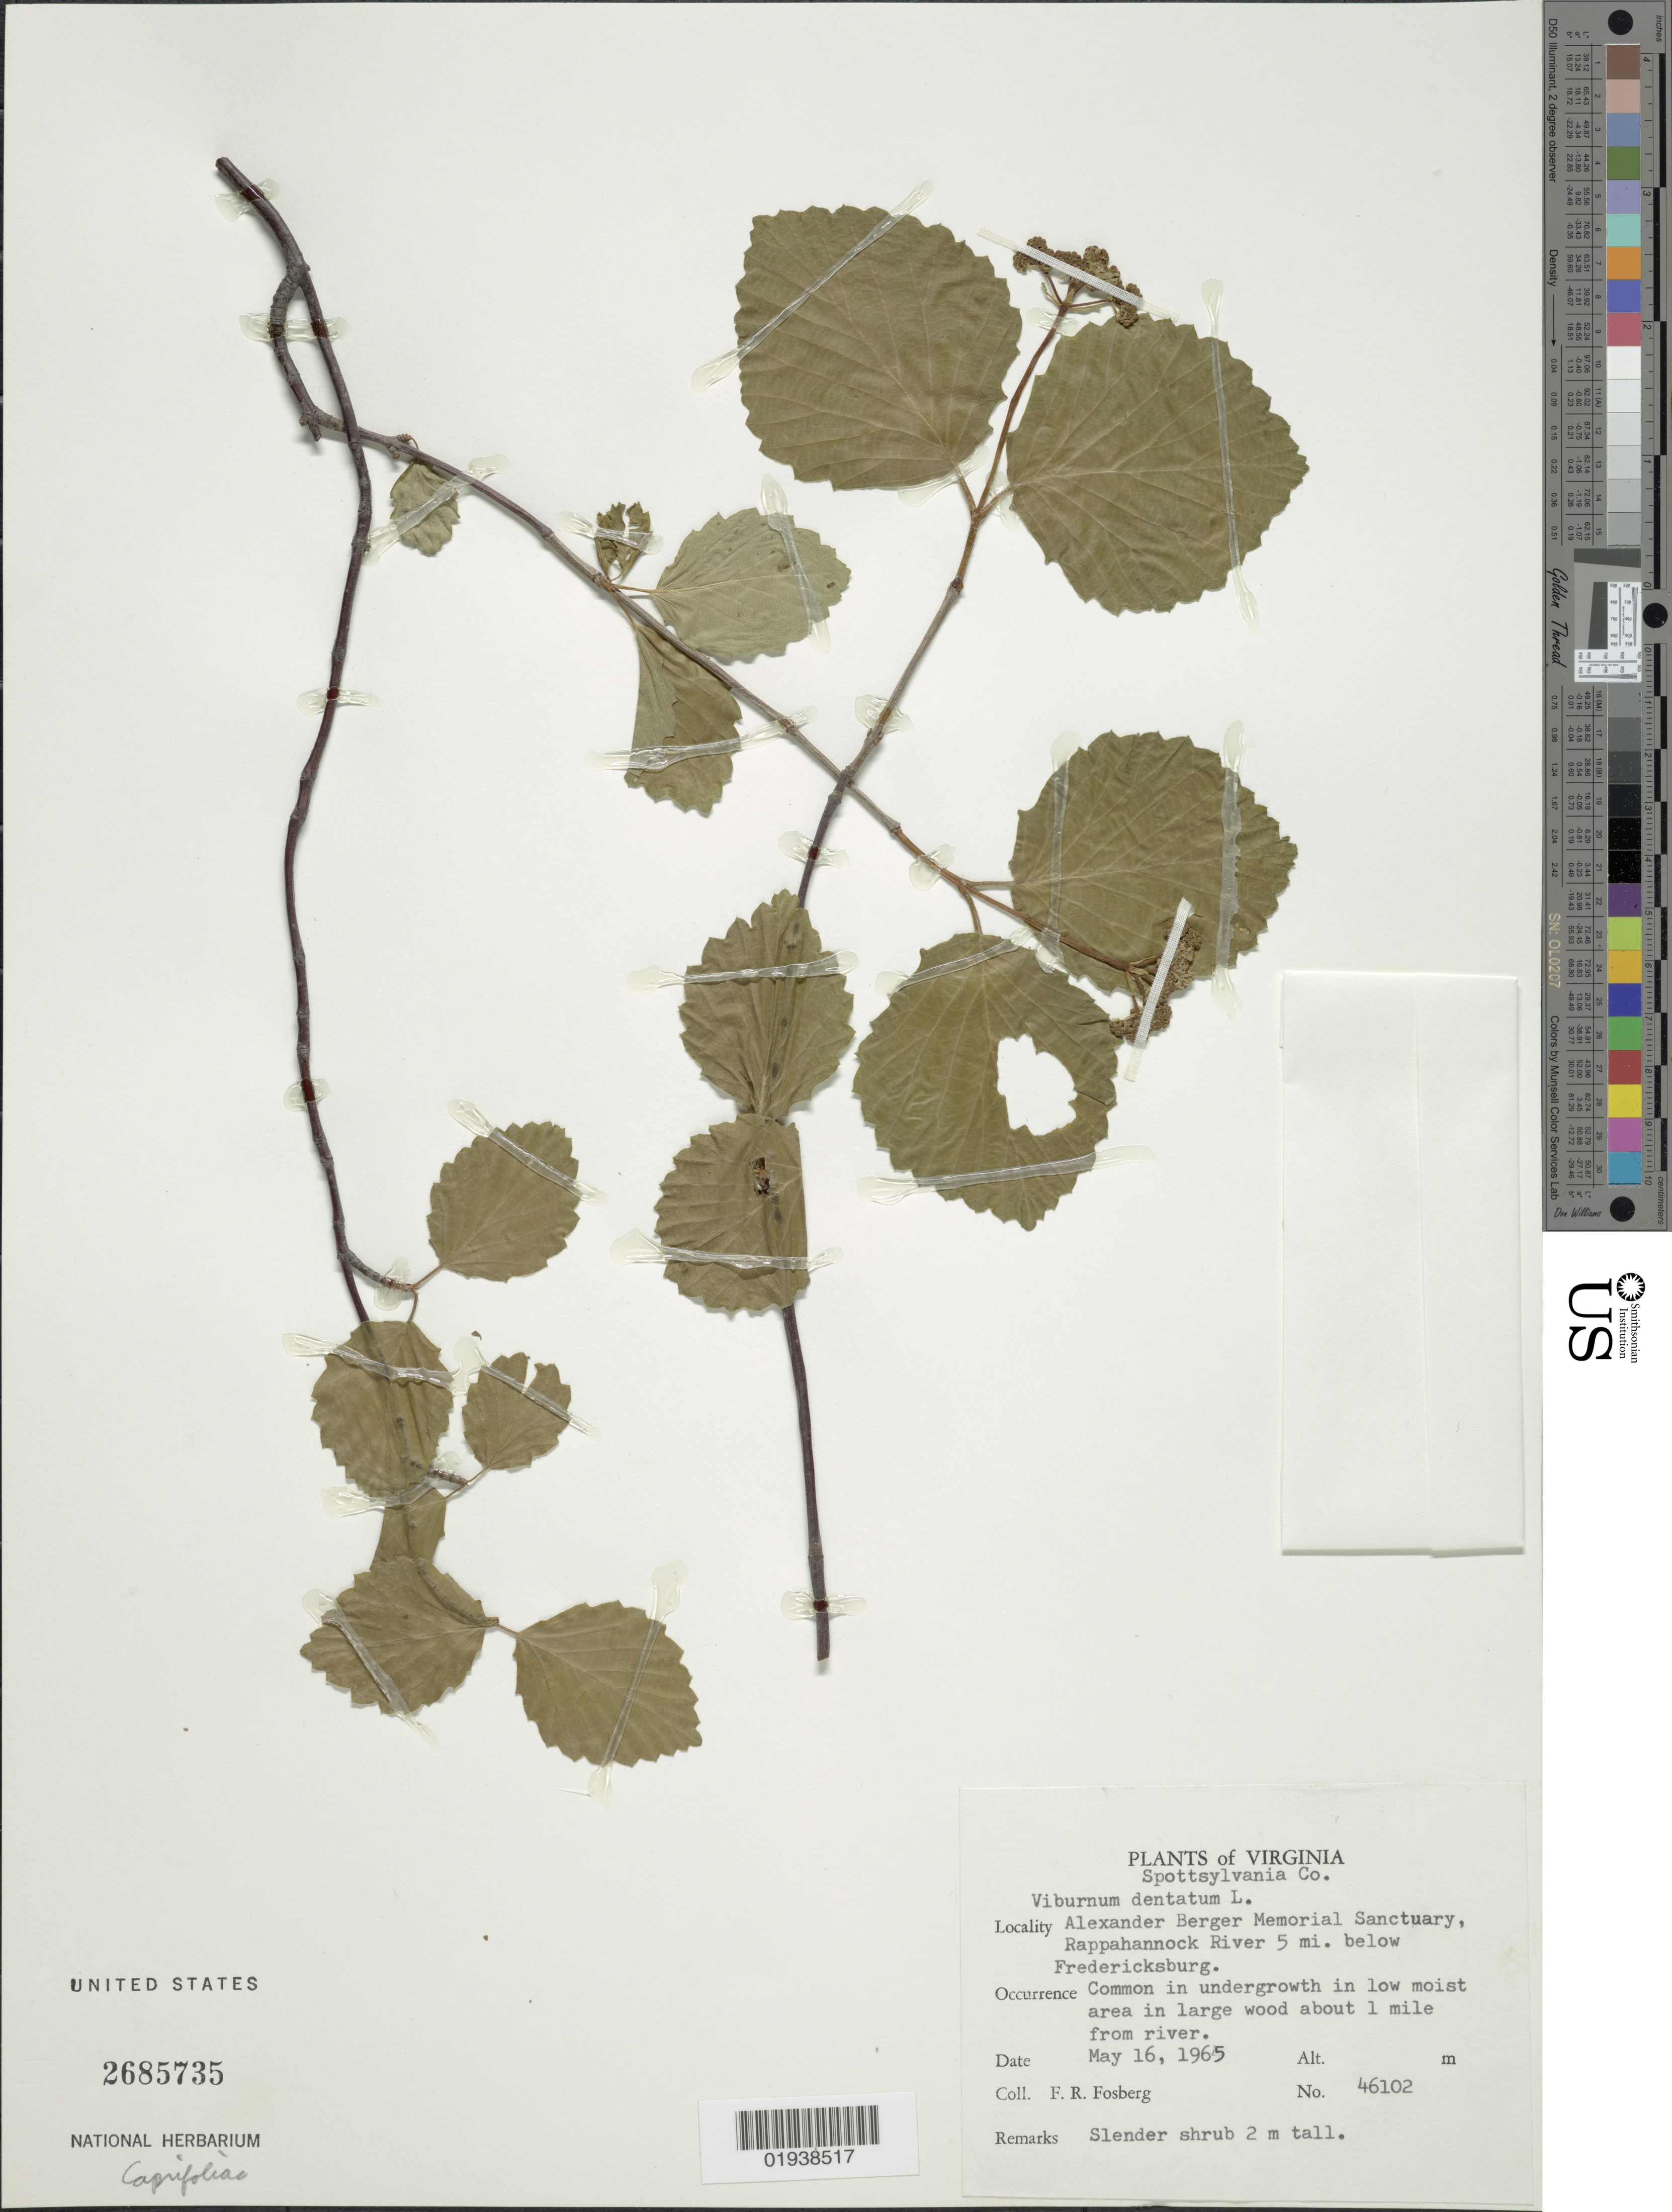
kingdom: Plantae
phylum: Tracheophyta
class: Magnoliopsida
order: Dipsacales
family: Viburnaceae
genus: Viburnum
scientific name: Viburnum dentatum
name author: L.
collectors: F. R. Fosberg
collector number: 46102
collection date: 1965-05-16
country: United States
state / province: Virginia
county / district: Spotsylvania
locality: Spottsylvania Co., Alexander Berger Memorial Sanctuary, Rappahannock River 5 mi. below Fredericksburg.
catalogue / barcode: US 2685735